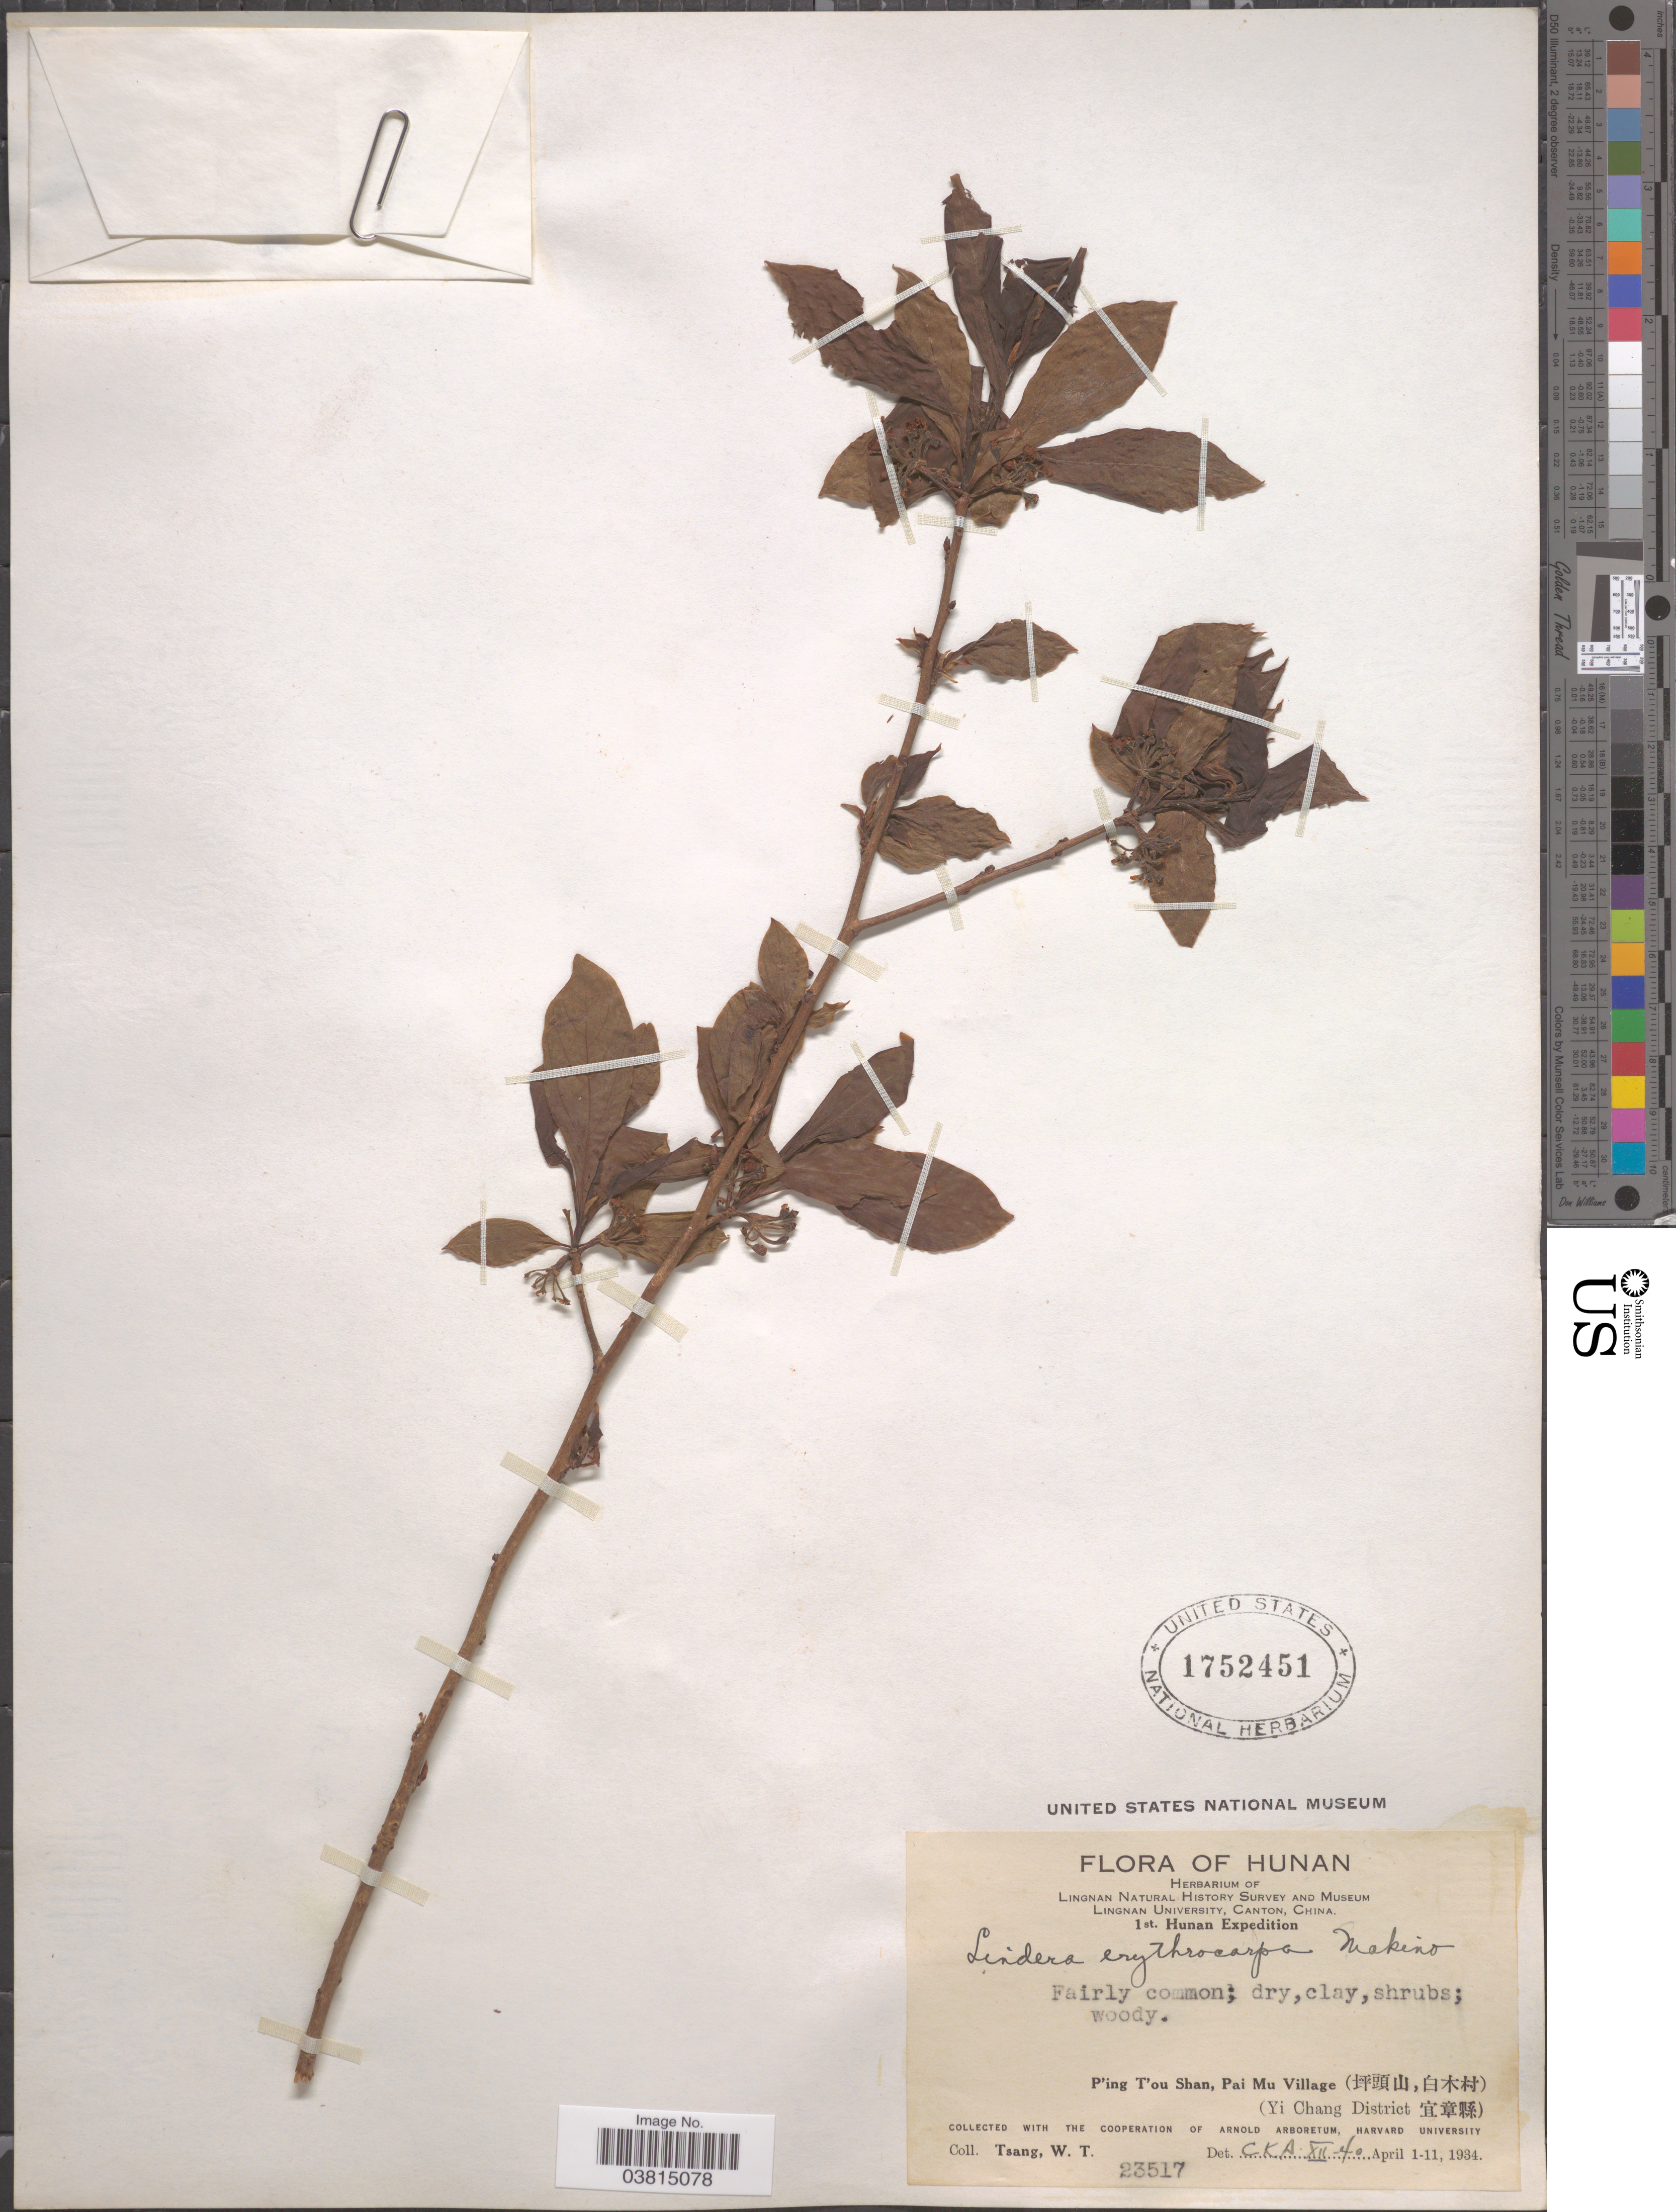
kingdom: Plantae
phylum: Tracheophyta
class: Magnoliopsida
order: Laurales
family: Lauraceae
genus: Lindera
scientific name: Lindera erythrocarpa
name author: Makino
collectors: W. T. Tsang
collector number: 23517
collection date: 1934-04-01/1934-04-11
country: China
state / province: Hunan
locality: P'ing T'ou Shan, Pai Mu Village (X, X). (Yi Chang District X).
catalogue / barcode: US 1752451